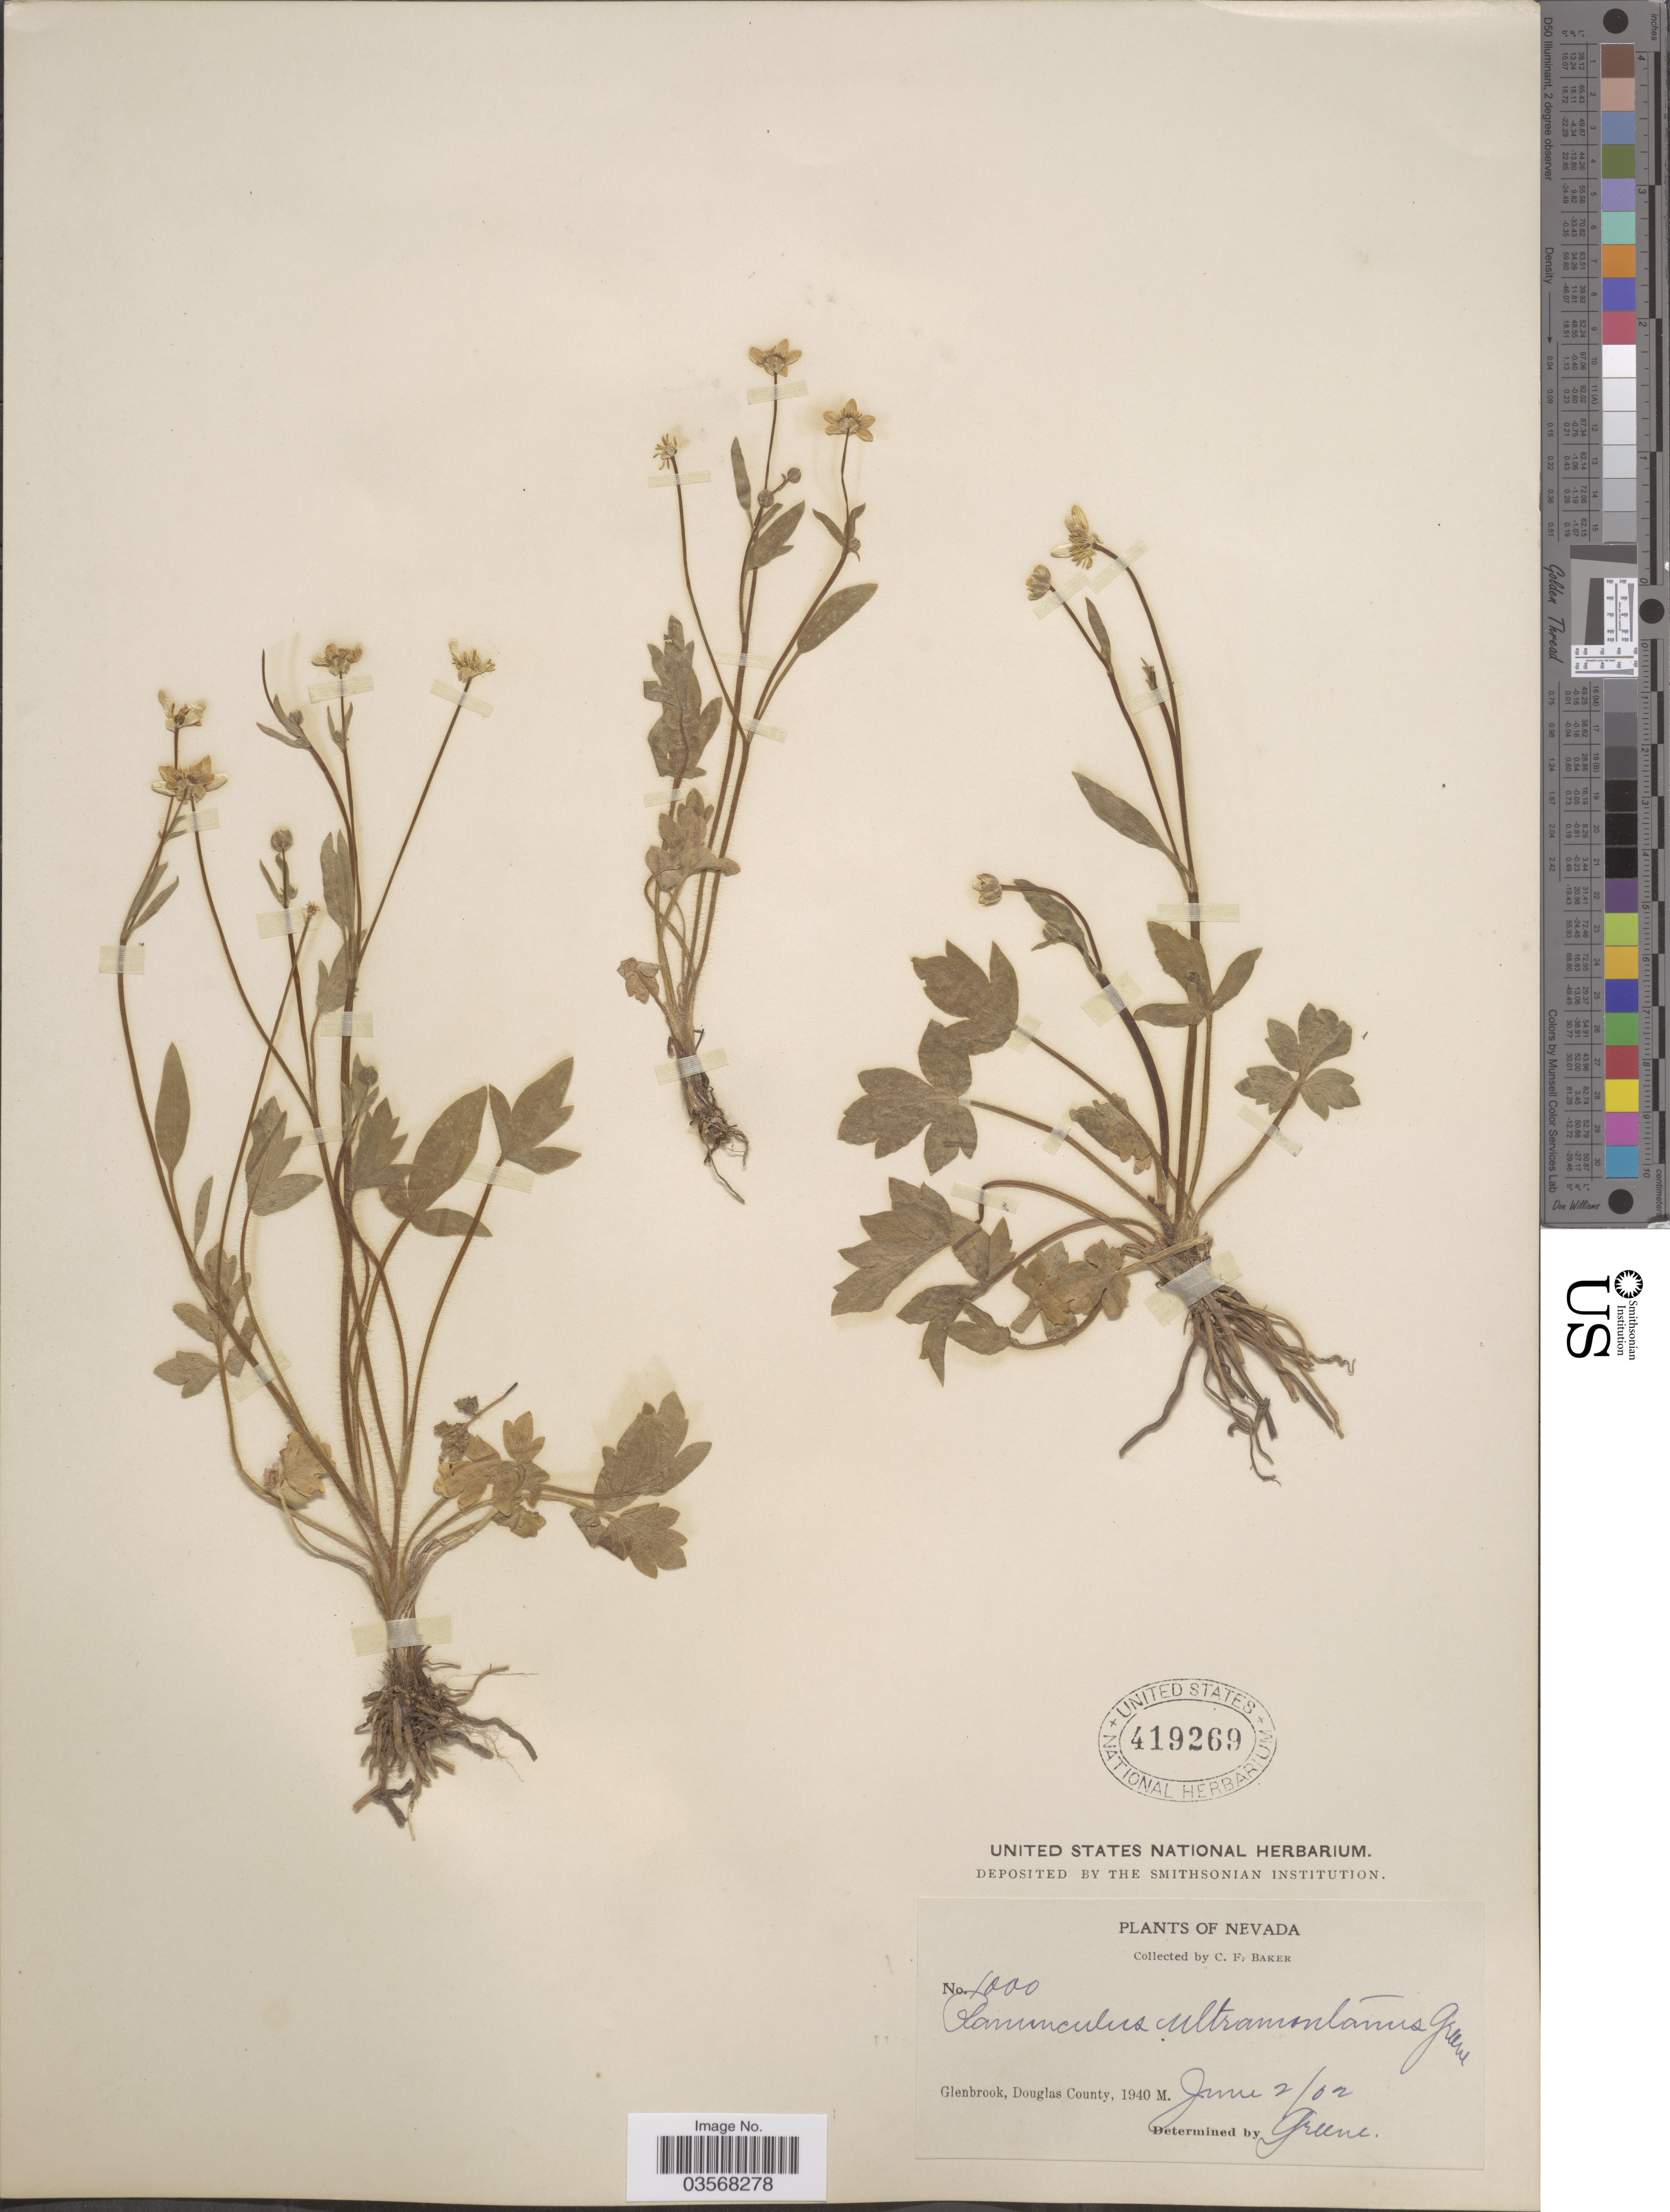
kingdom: Plantae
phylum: Tracheophyta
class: Magnoliopsida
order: Ranunculales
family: Ranunculaceae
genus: Ranunculus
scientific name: Ranunculus occidentalis var. ultramontanus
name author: Nutt.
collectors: C. F. Baker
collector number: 1000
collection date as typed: Transcribed d/m/y: 2/6/2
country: United States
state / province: Nevada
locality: Glenbrook, Douglas County.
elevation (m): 1940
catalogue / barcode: US 419269